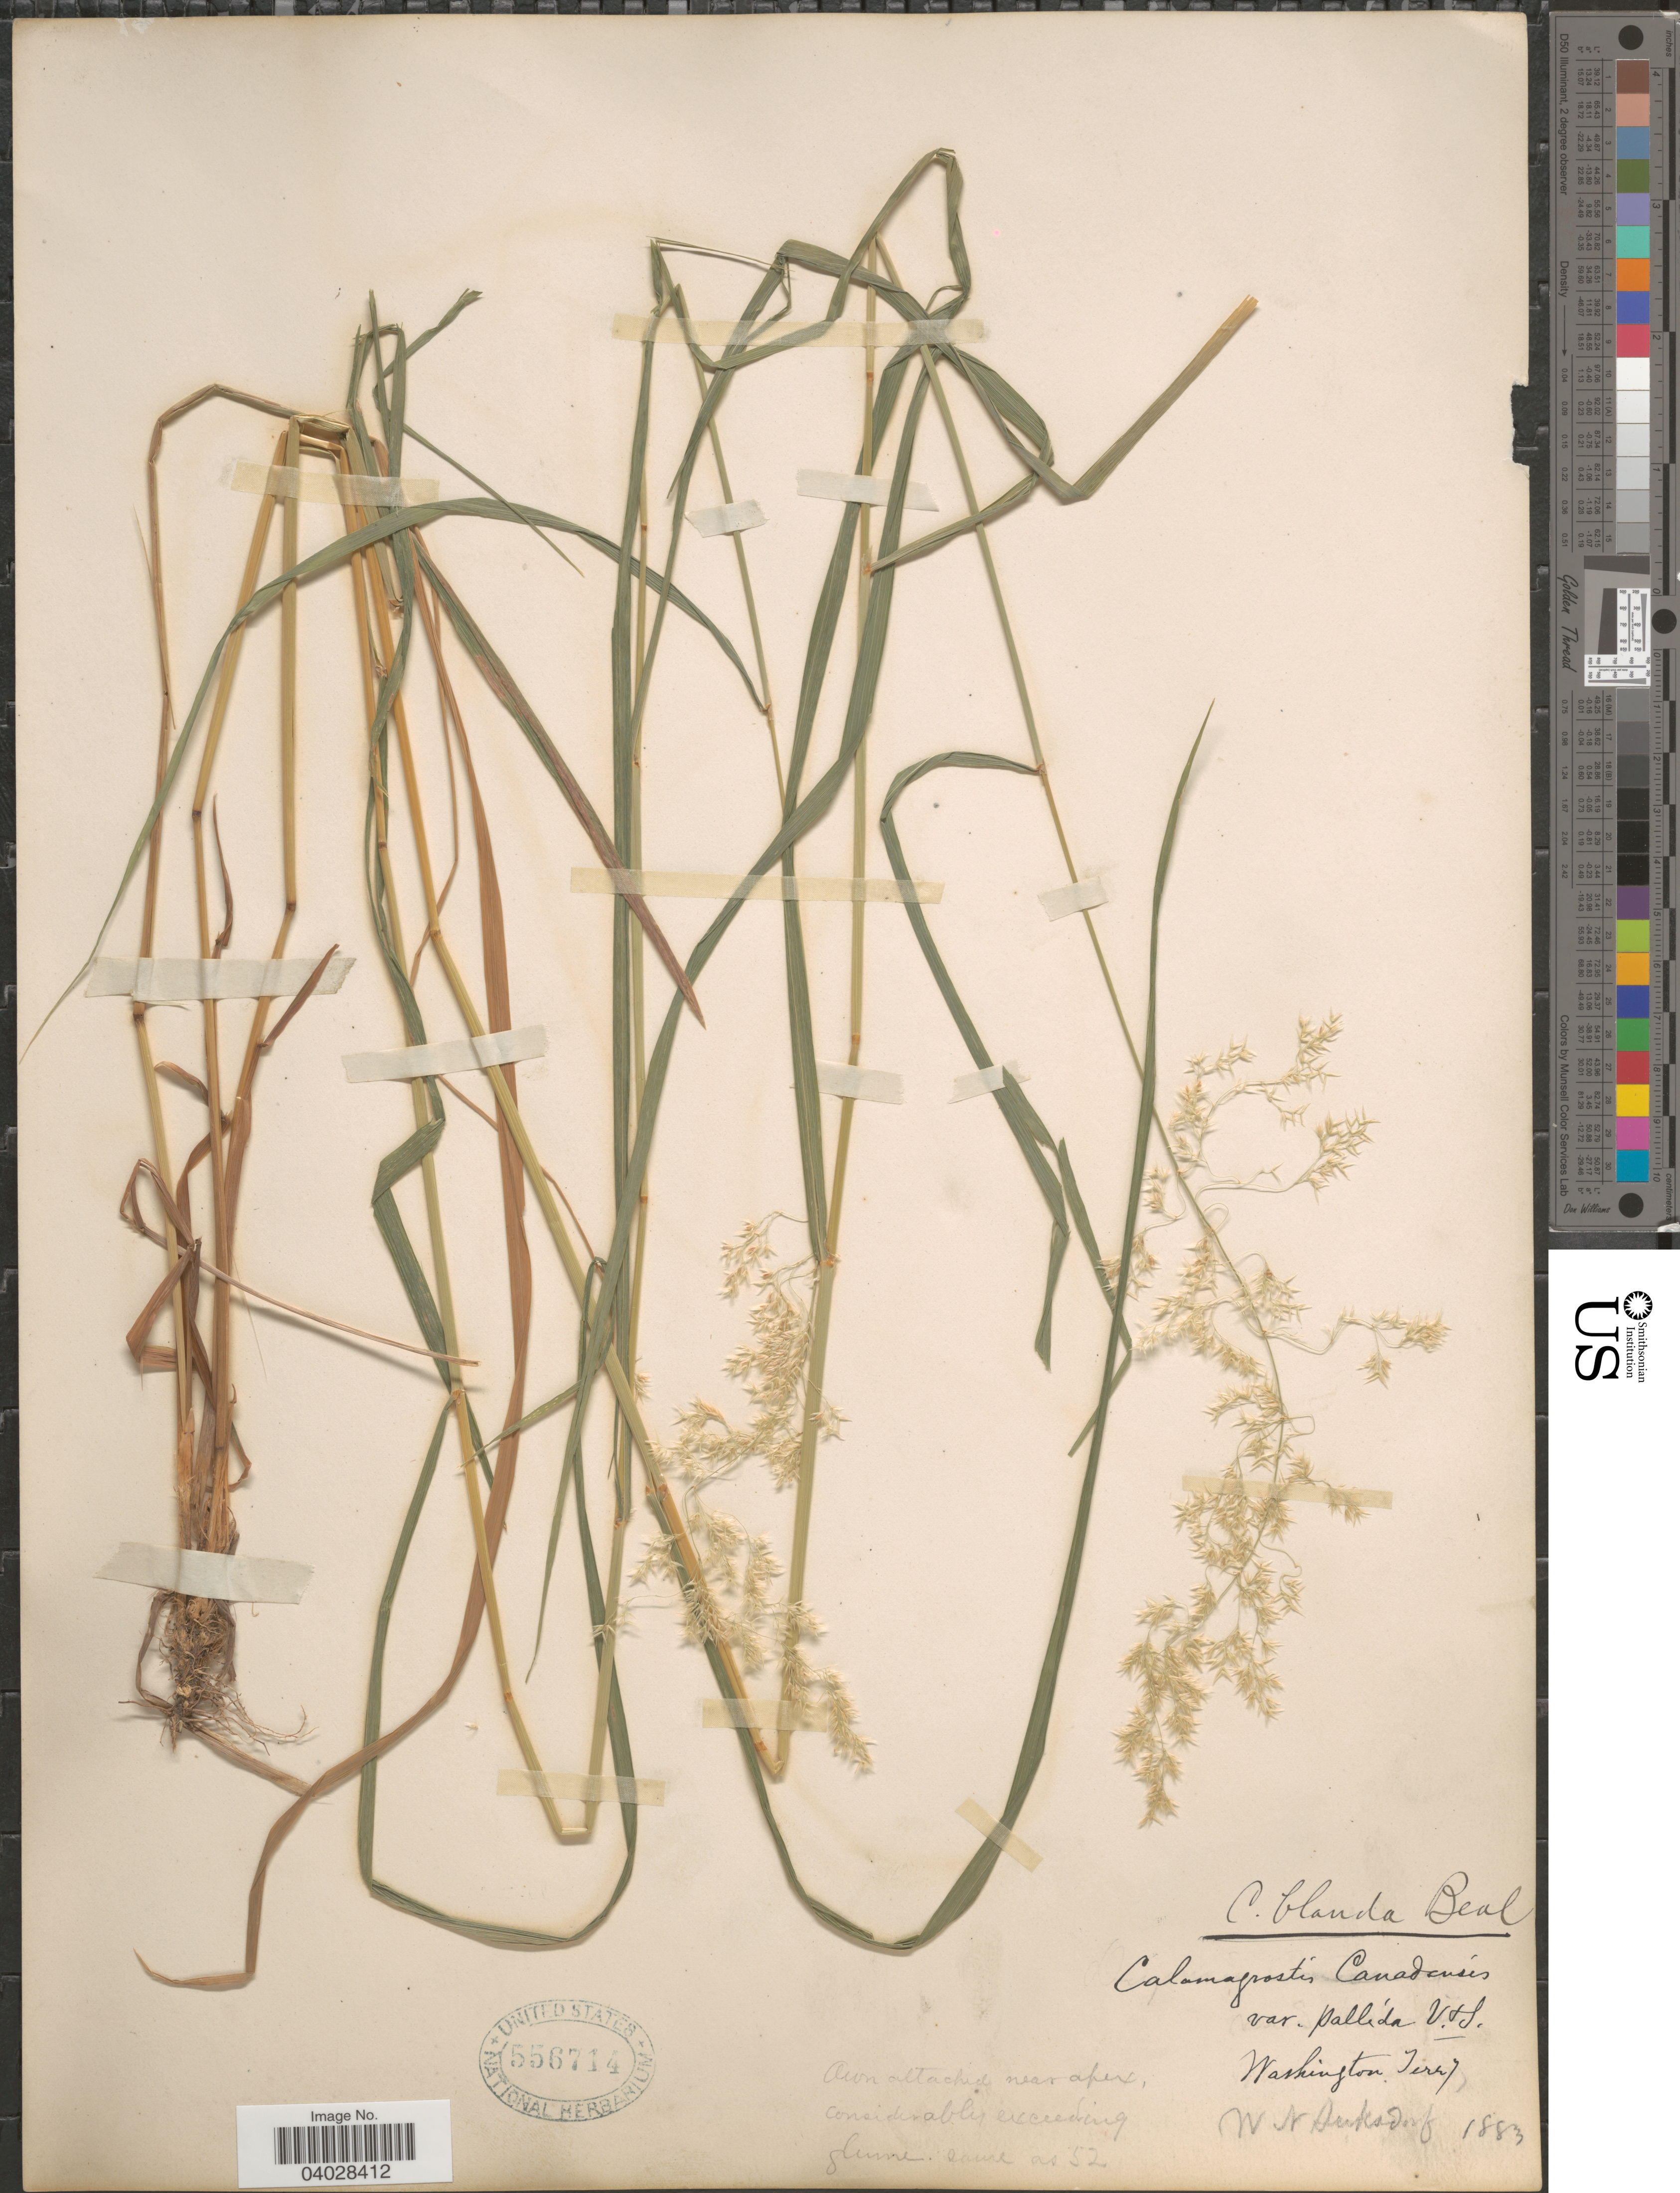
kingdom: Plantae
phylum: Tracheophyta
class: Liliopsida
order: Poales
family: Poaceae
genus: Calamagrostis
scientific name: Calamagrostis canadensis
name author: (Michx.) P. Beauv.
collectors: W. N. Suksdorf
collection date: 1883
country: United States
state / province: Washington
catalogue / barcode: US 556714